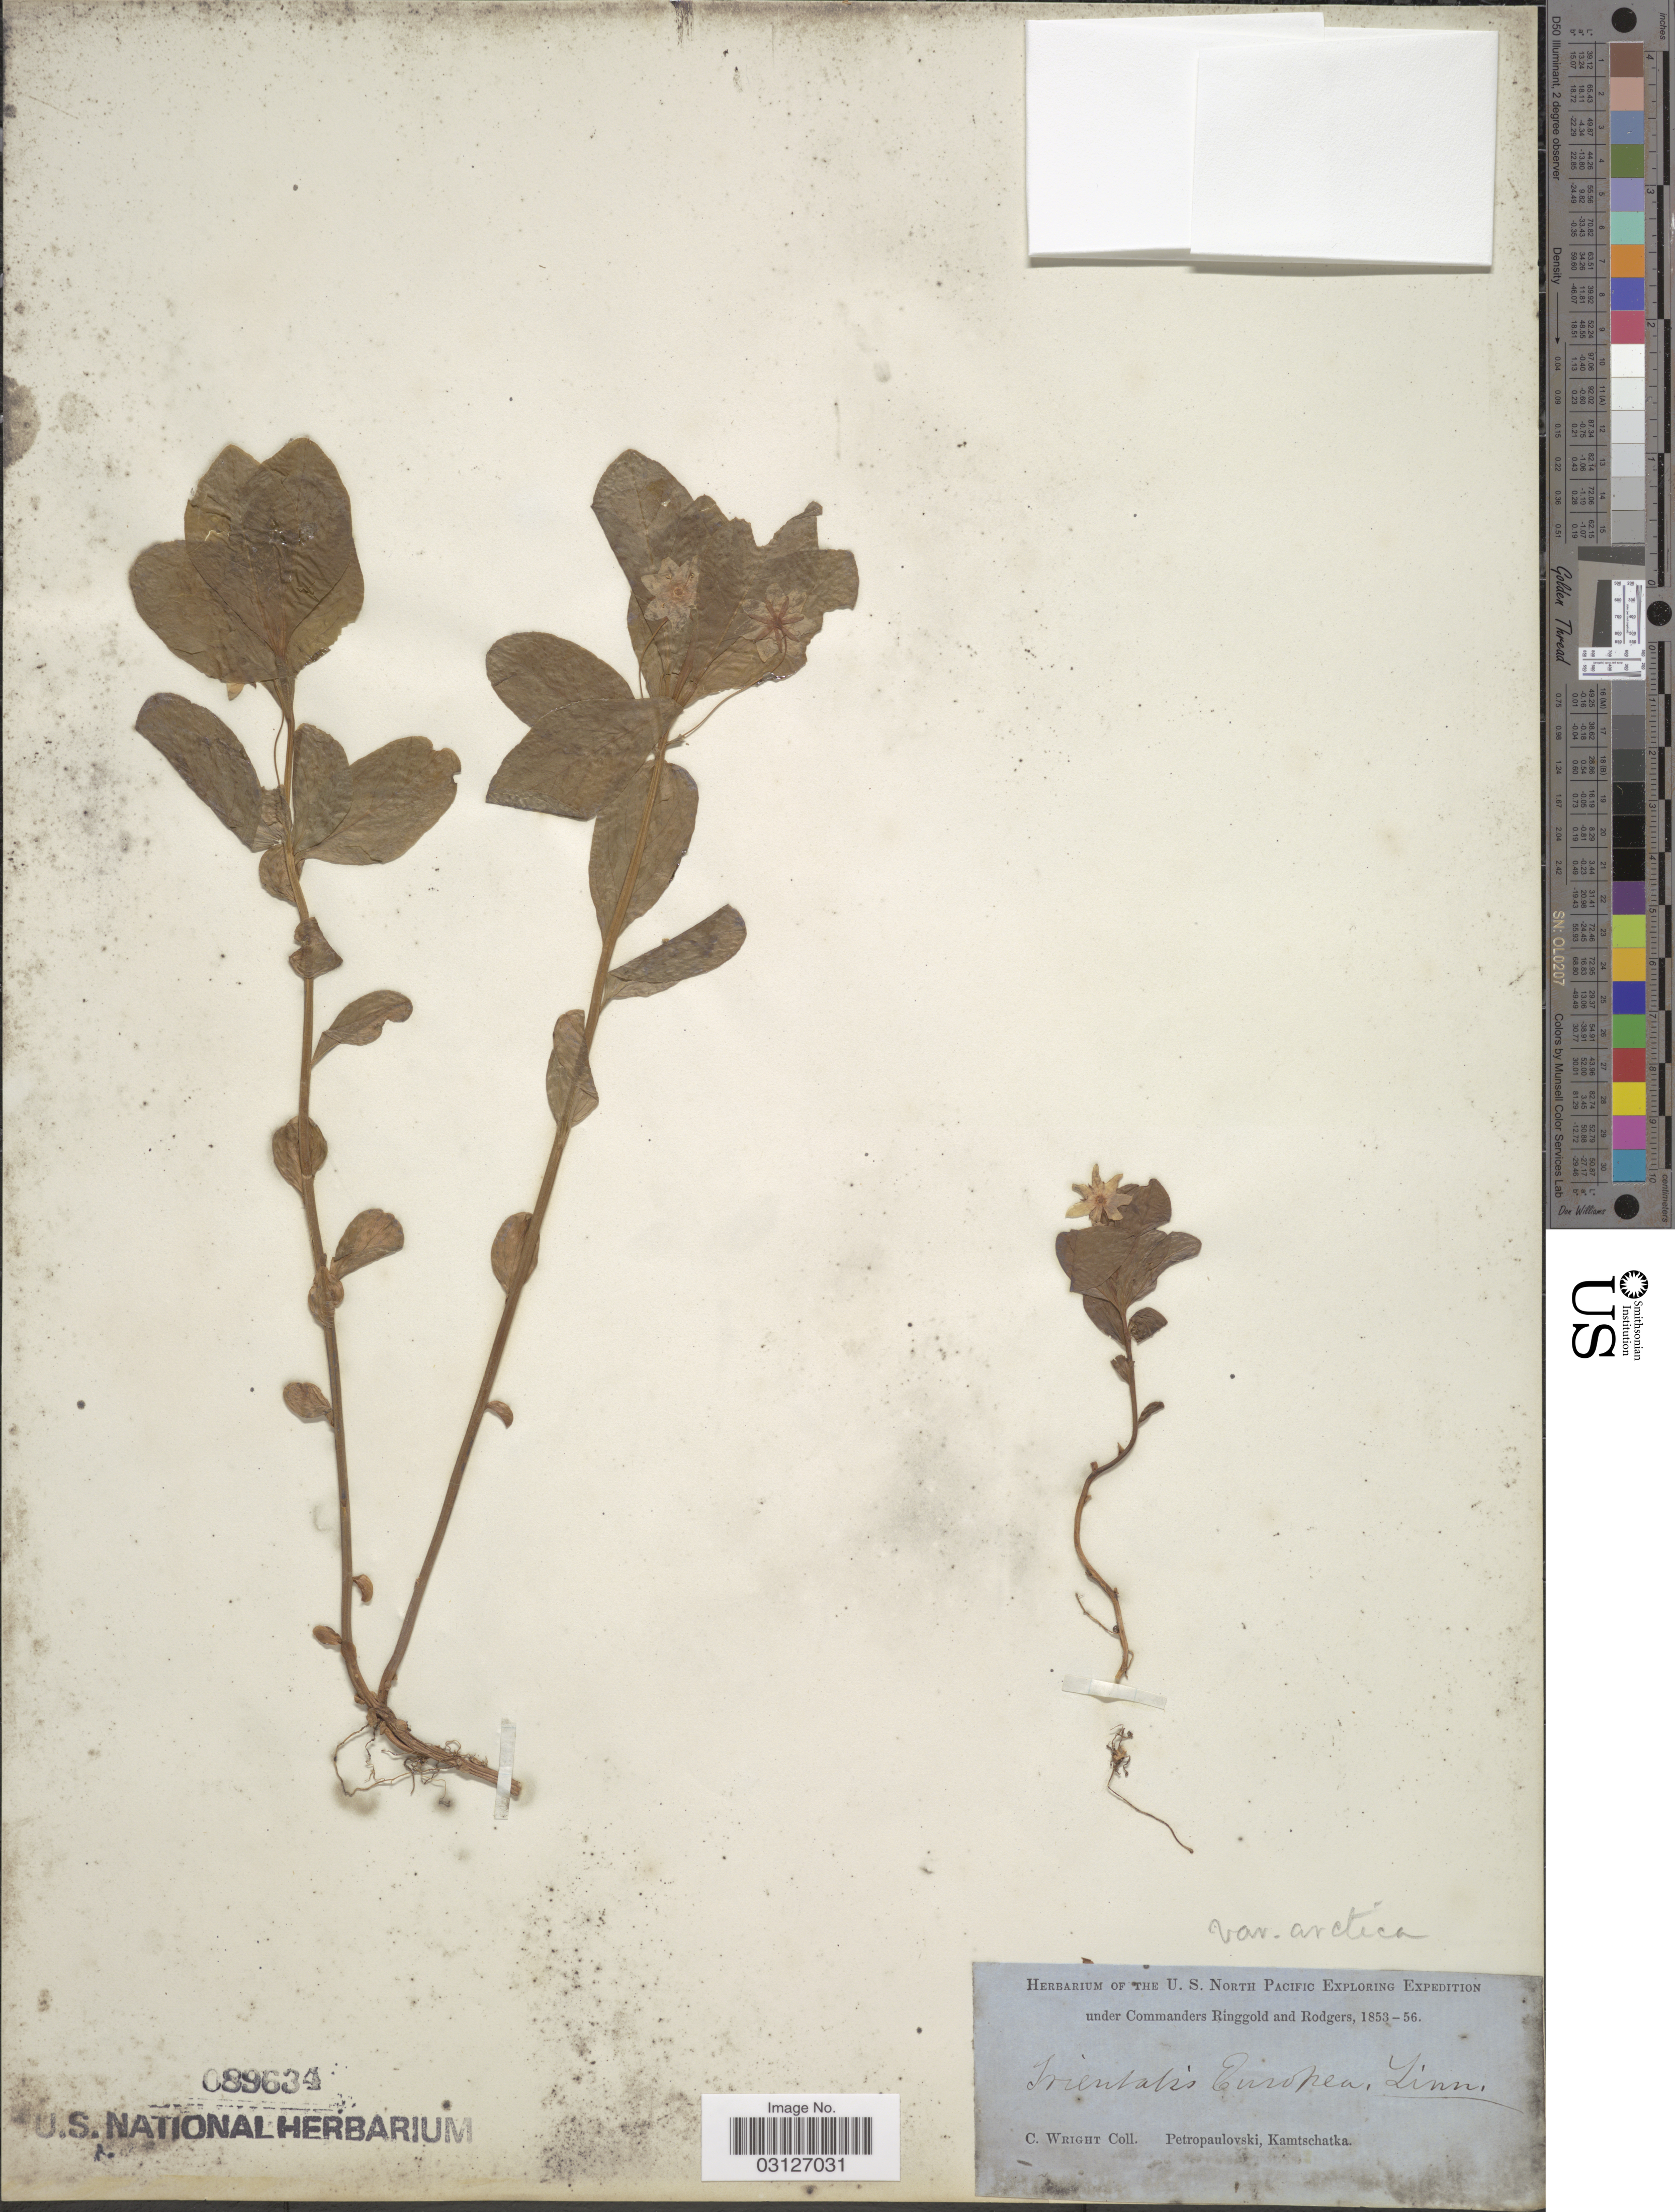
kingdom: Plantae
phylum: Tracheophyta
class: Magnoliopsida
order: Ericales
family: Primulaceae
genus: Trientalis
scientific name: Trientalis europaea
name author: L.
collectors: C. Wright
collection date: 1853/1856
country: Russian Federation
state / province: Kamchatka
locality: U.S. North Pacific, Petropaulovski, Kamtschatka.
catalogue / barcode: US 89634